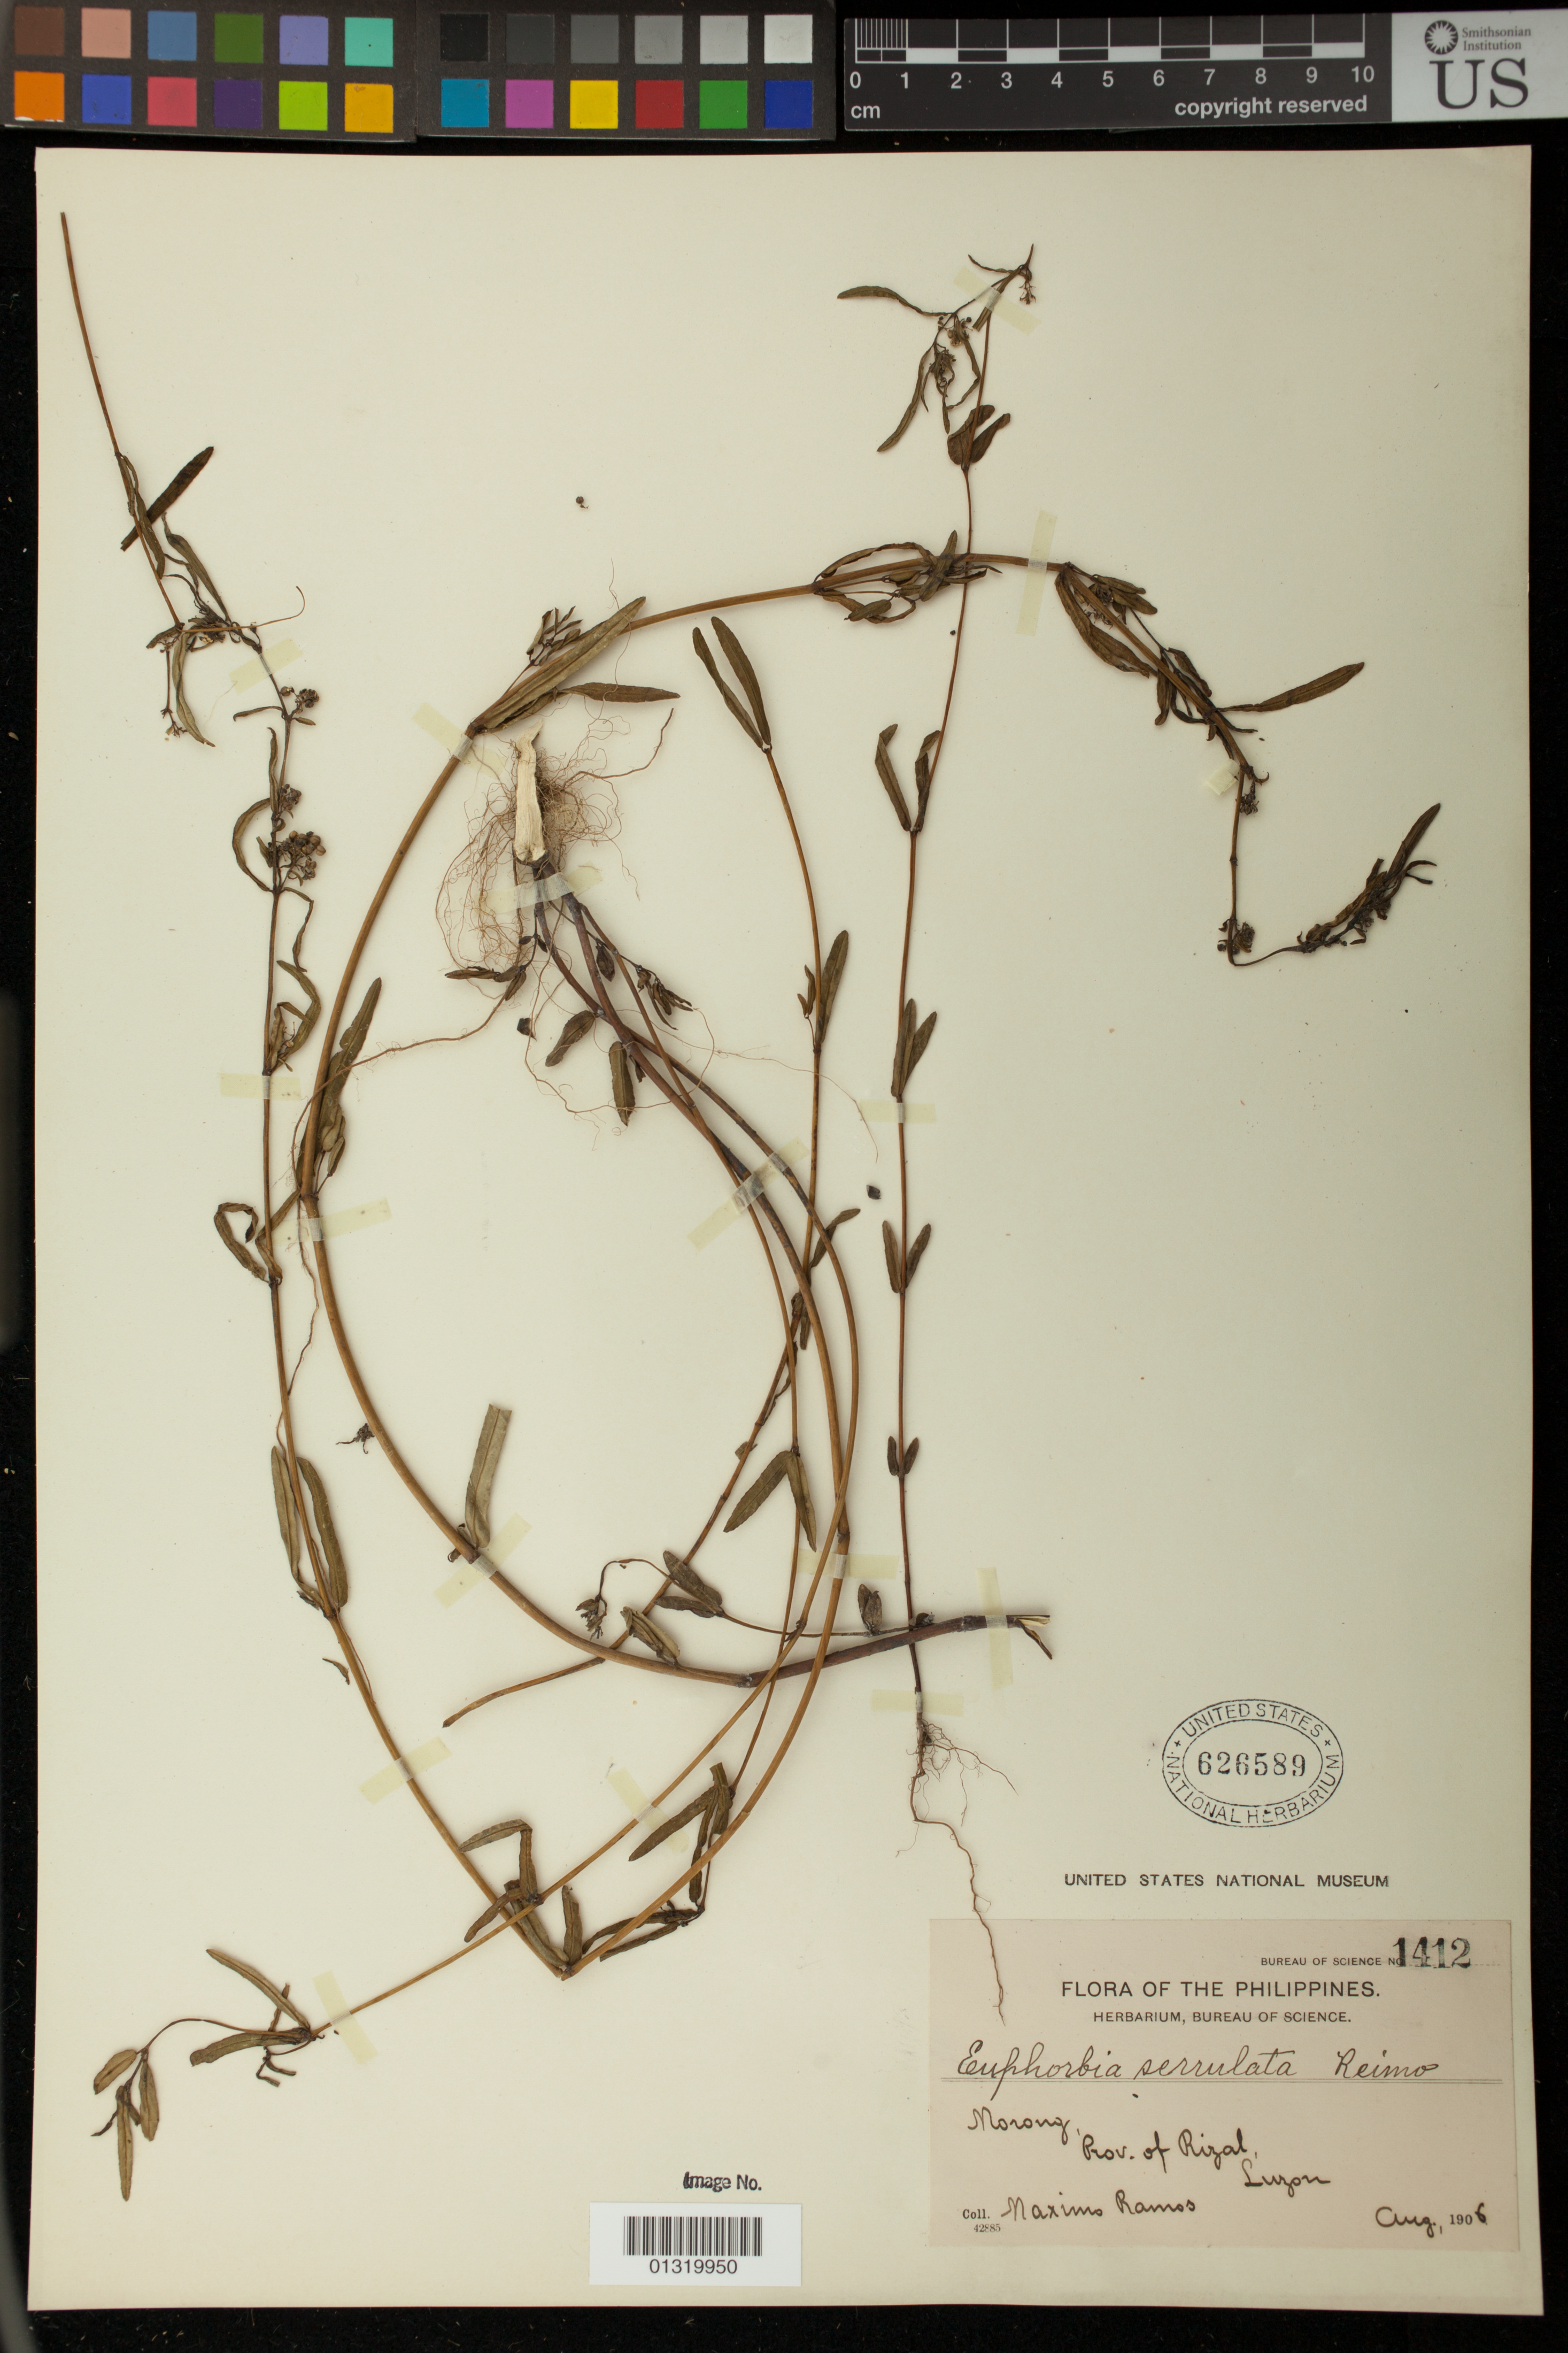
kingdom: Plantae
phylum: Tracheophyta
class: Magnoliopsida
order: Malpighiales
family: Euphorbiaceae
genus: Euphorbia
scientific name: Euphorbia bifida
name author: Hook. & Arn.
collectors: M. Ramos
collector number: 1412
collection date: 1906-08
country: Philippines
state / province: Calabarzon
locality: Morong, Prov. of Rizal; Luzon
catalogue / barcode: US 626589